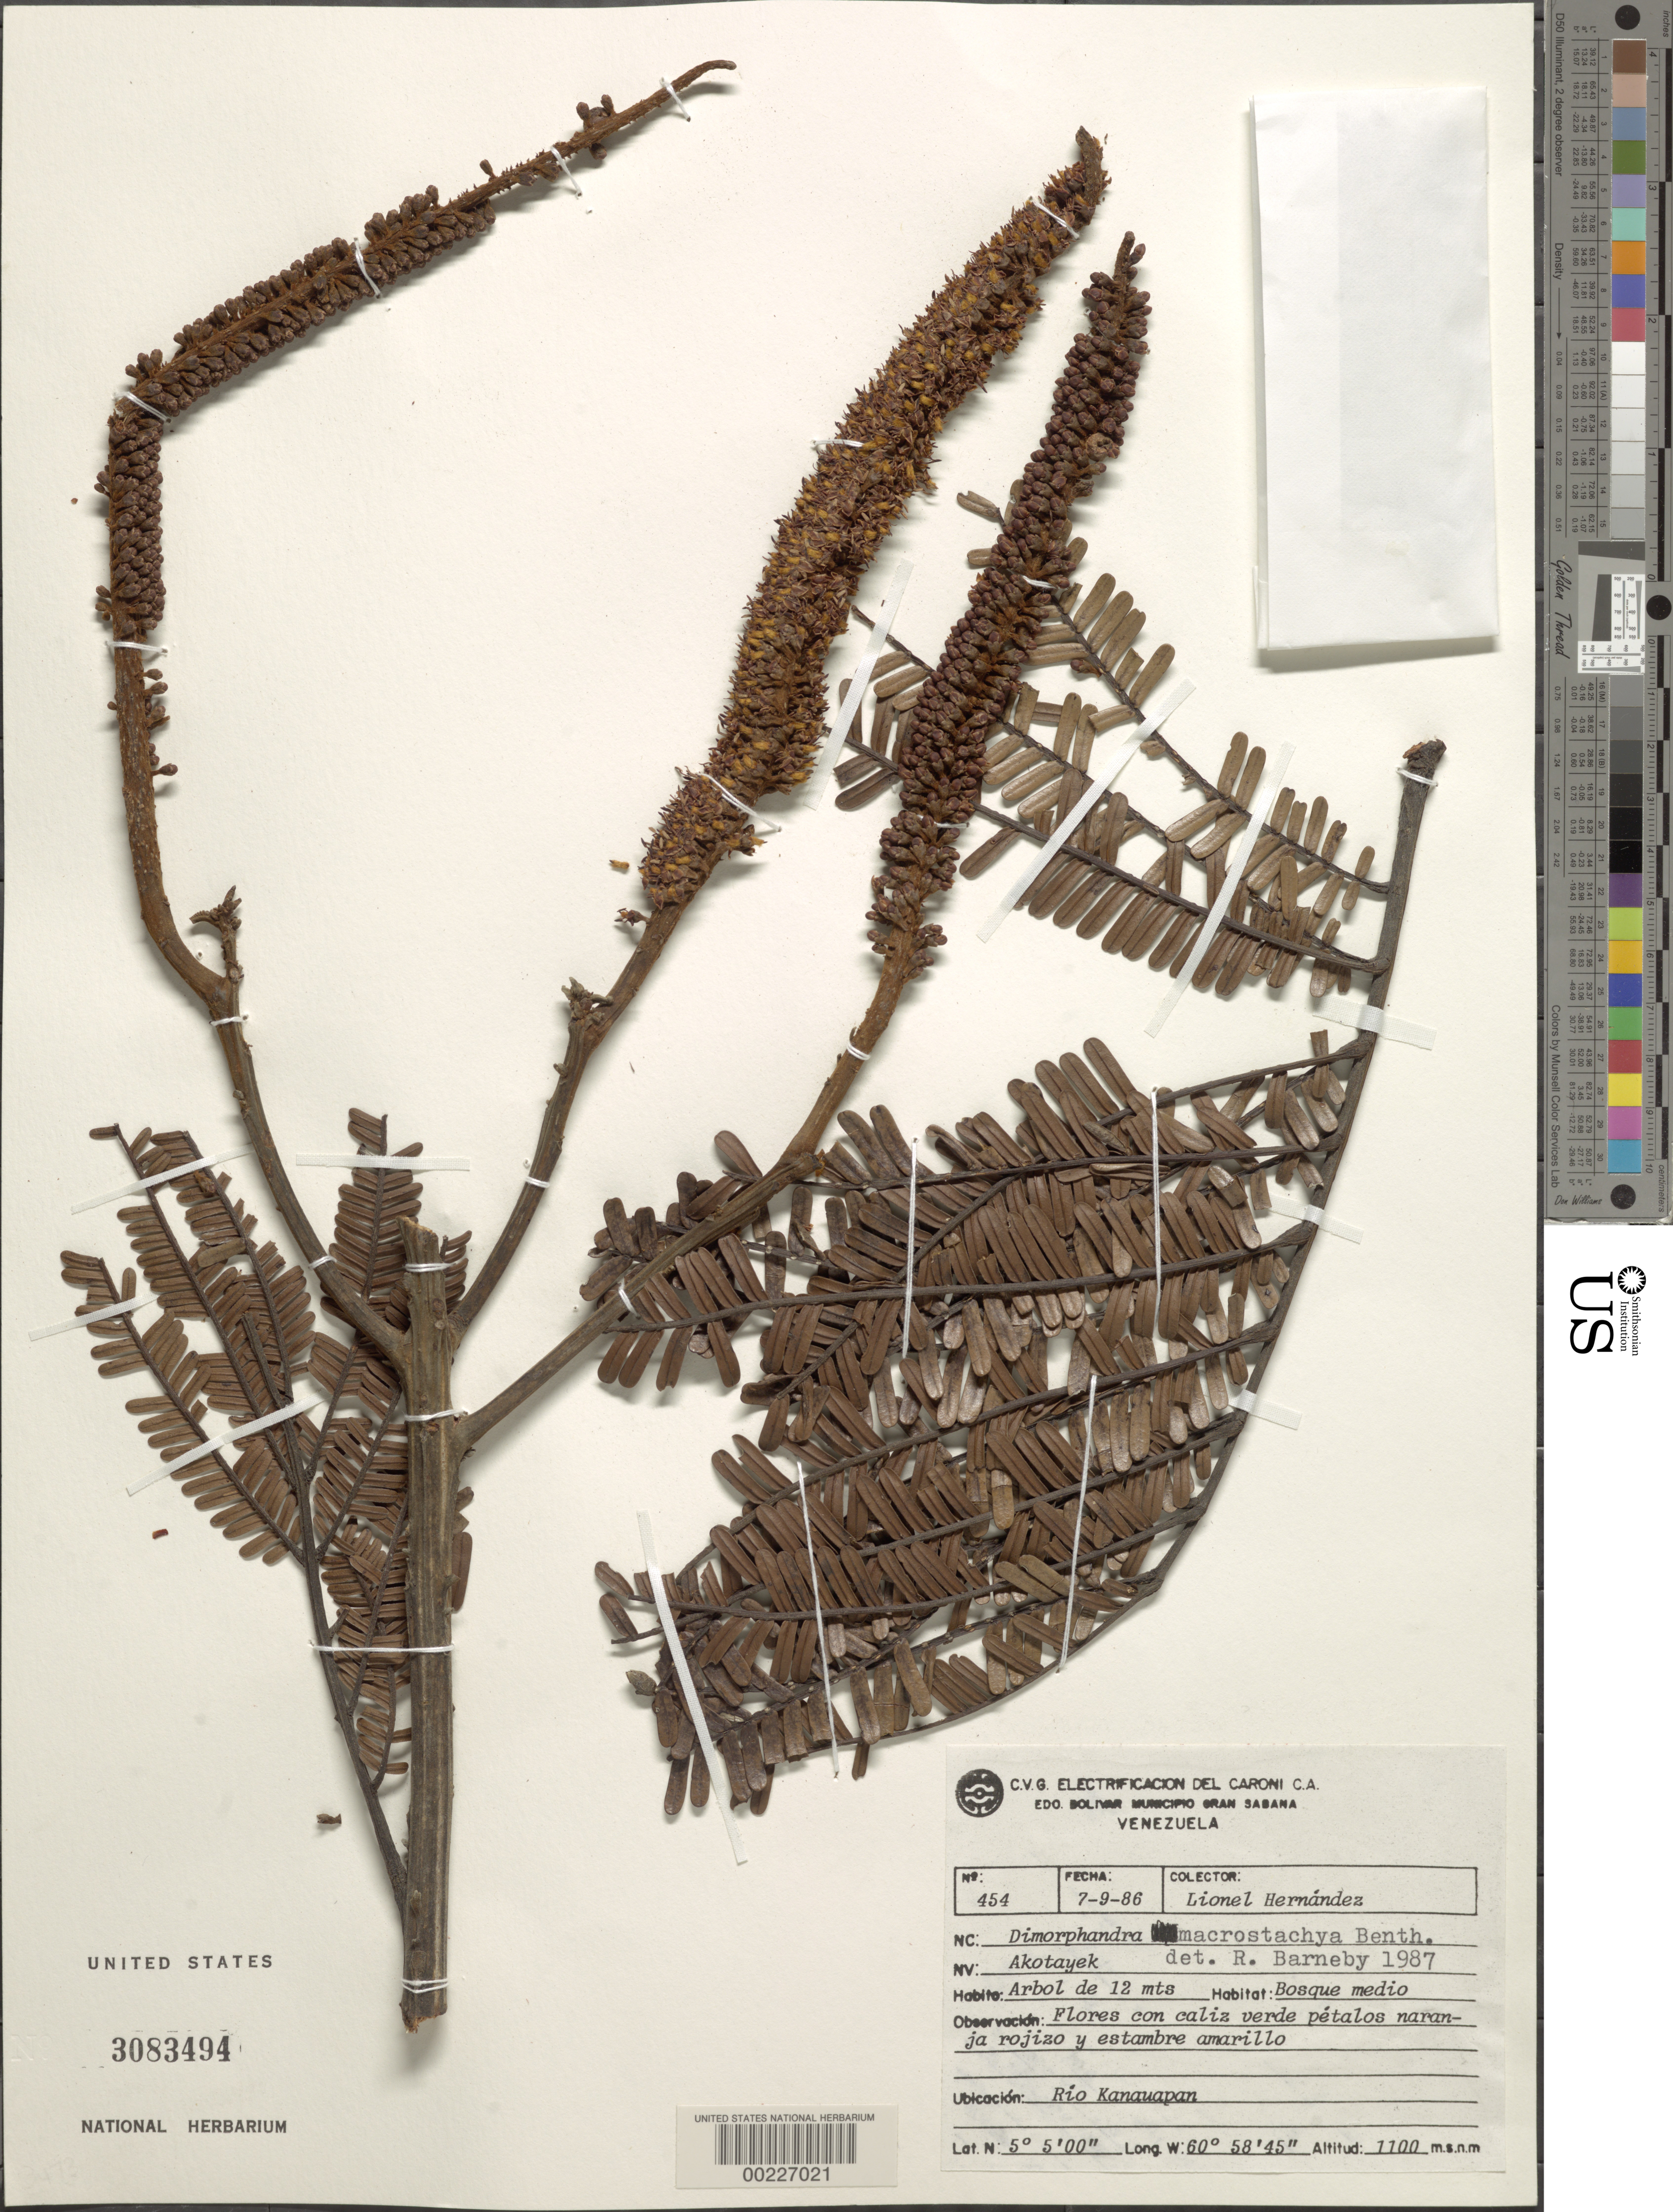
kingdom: Plantae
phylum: Tracheophyta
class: Magnoliopsida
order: Fabales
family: Fabaceae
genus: Dimorphandra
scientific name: Dimorphandra macrostachya subsp. macrostachya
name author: Benth.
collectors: L. G. Hernández-Sandoval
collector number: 454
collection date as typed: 09 Jul 1986 or 07 Sep 1986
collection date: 1986-07-09 or 1986-09-07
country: Venezuela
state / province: Amazonas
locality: Rio kanauapan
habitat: Medium woods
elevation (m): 1100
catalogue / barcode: US 3083494